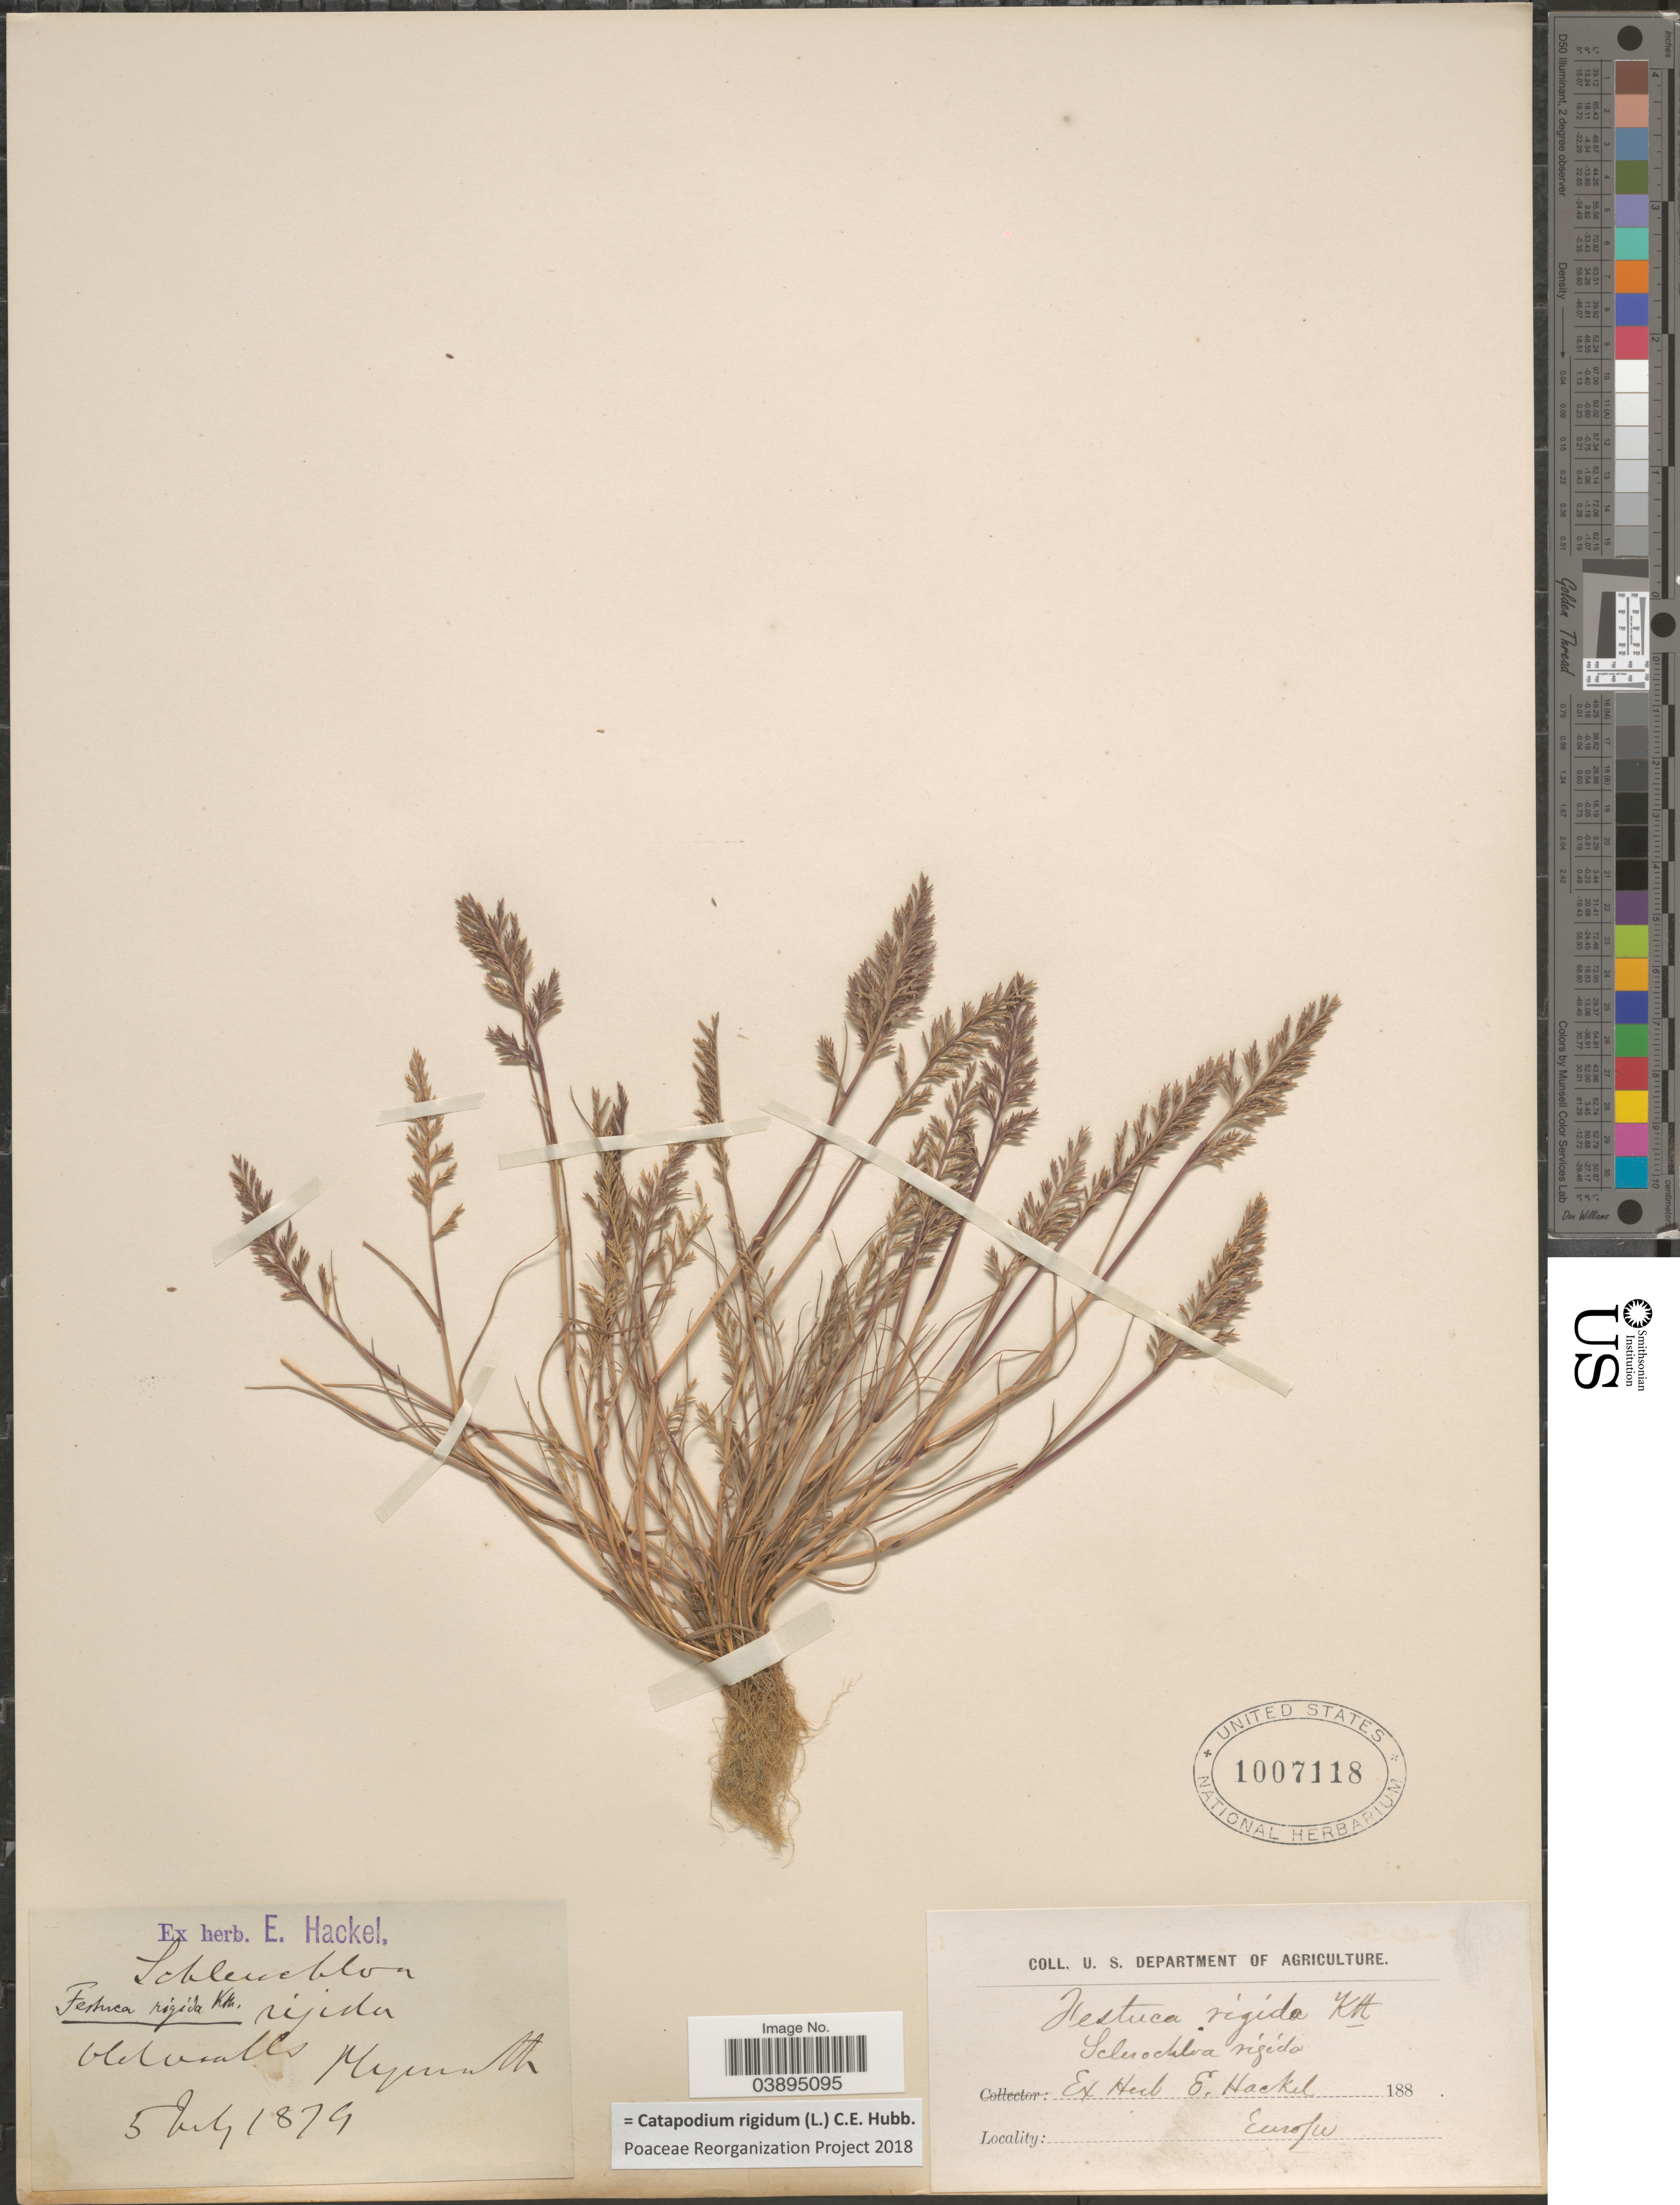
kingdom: Plantae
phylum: Tracheophyta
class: Liliopsida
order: Poales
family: Poaceae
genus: Catapodium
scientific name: Catapodium rigidum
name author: (L.) C.E. Hubb.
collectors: ex herb. E. Hackel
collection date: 1879-07-05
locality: Europe. Oldvalle Myenath. [interpreted]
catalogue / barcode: US 1007118